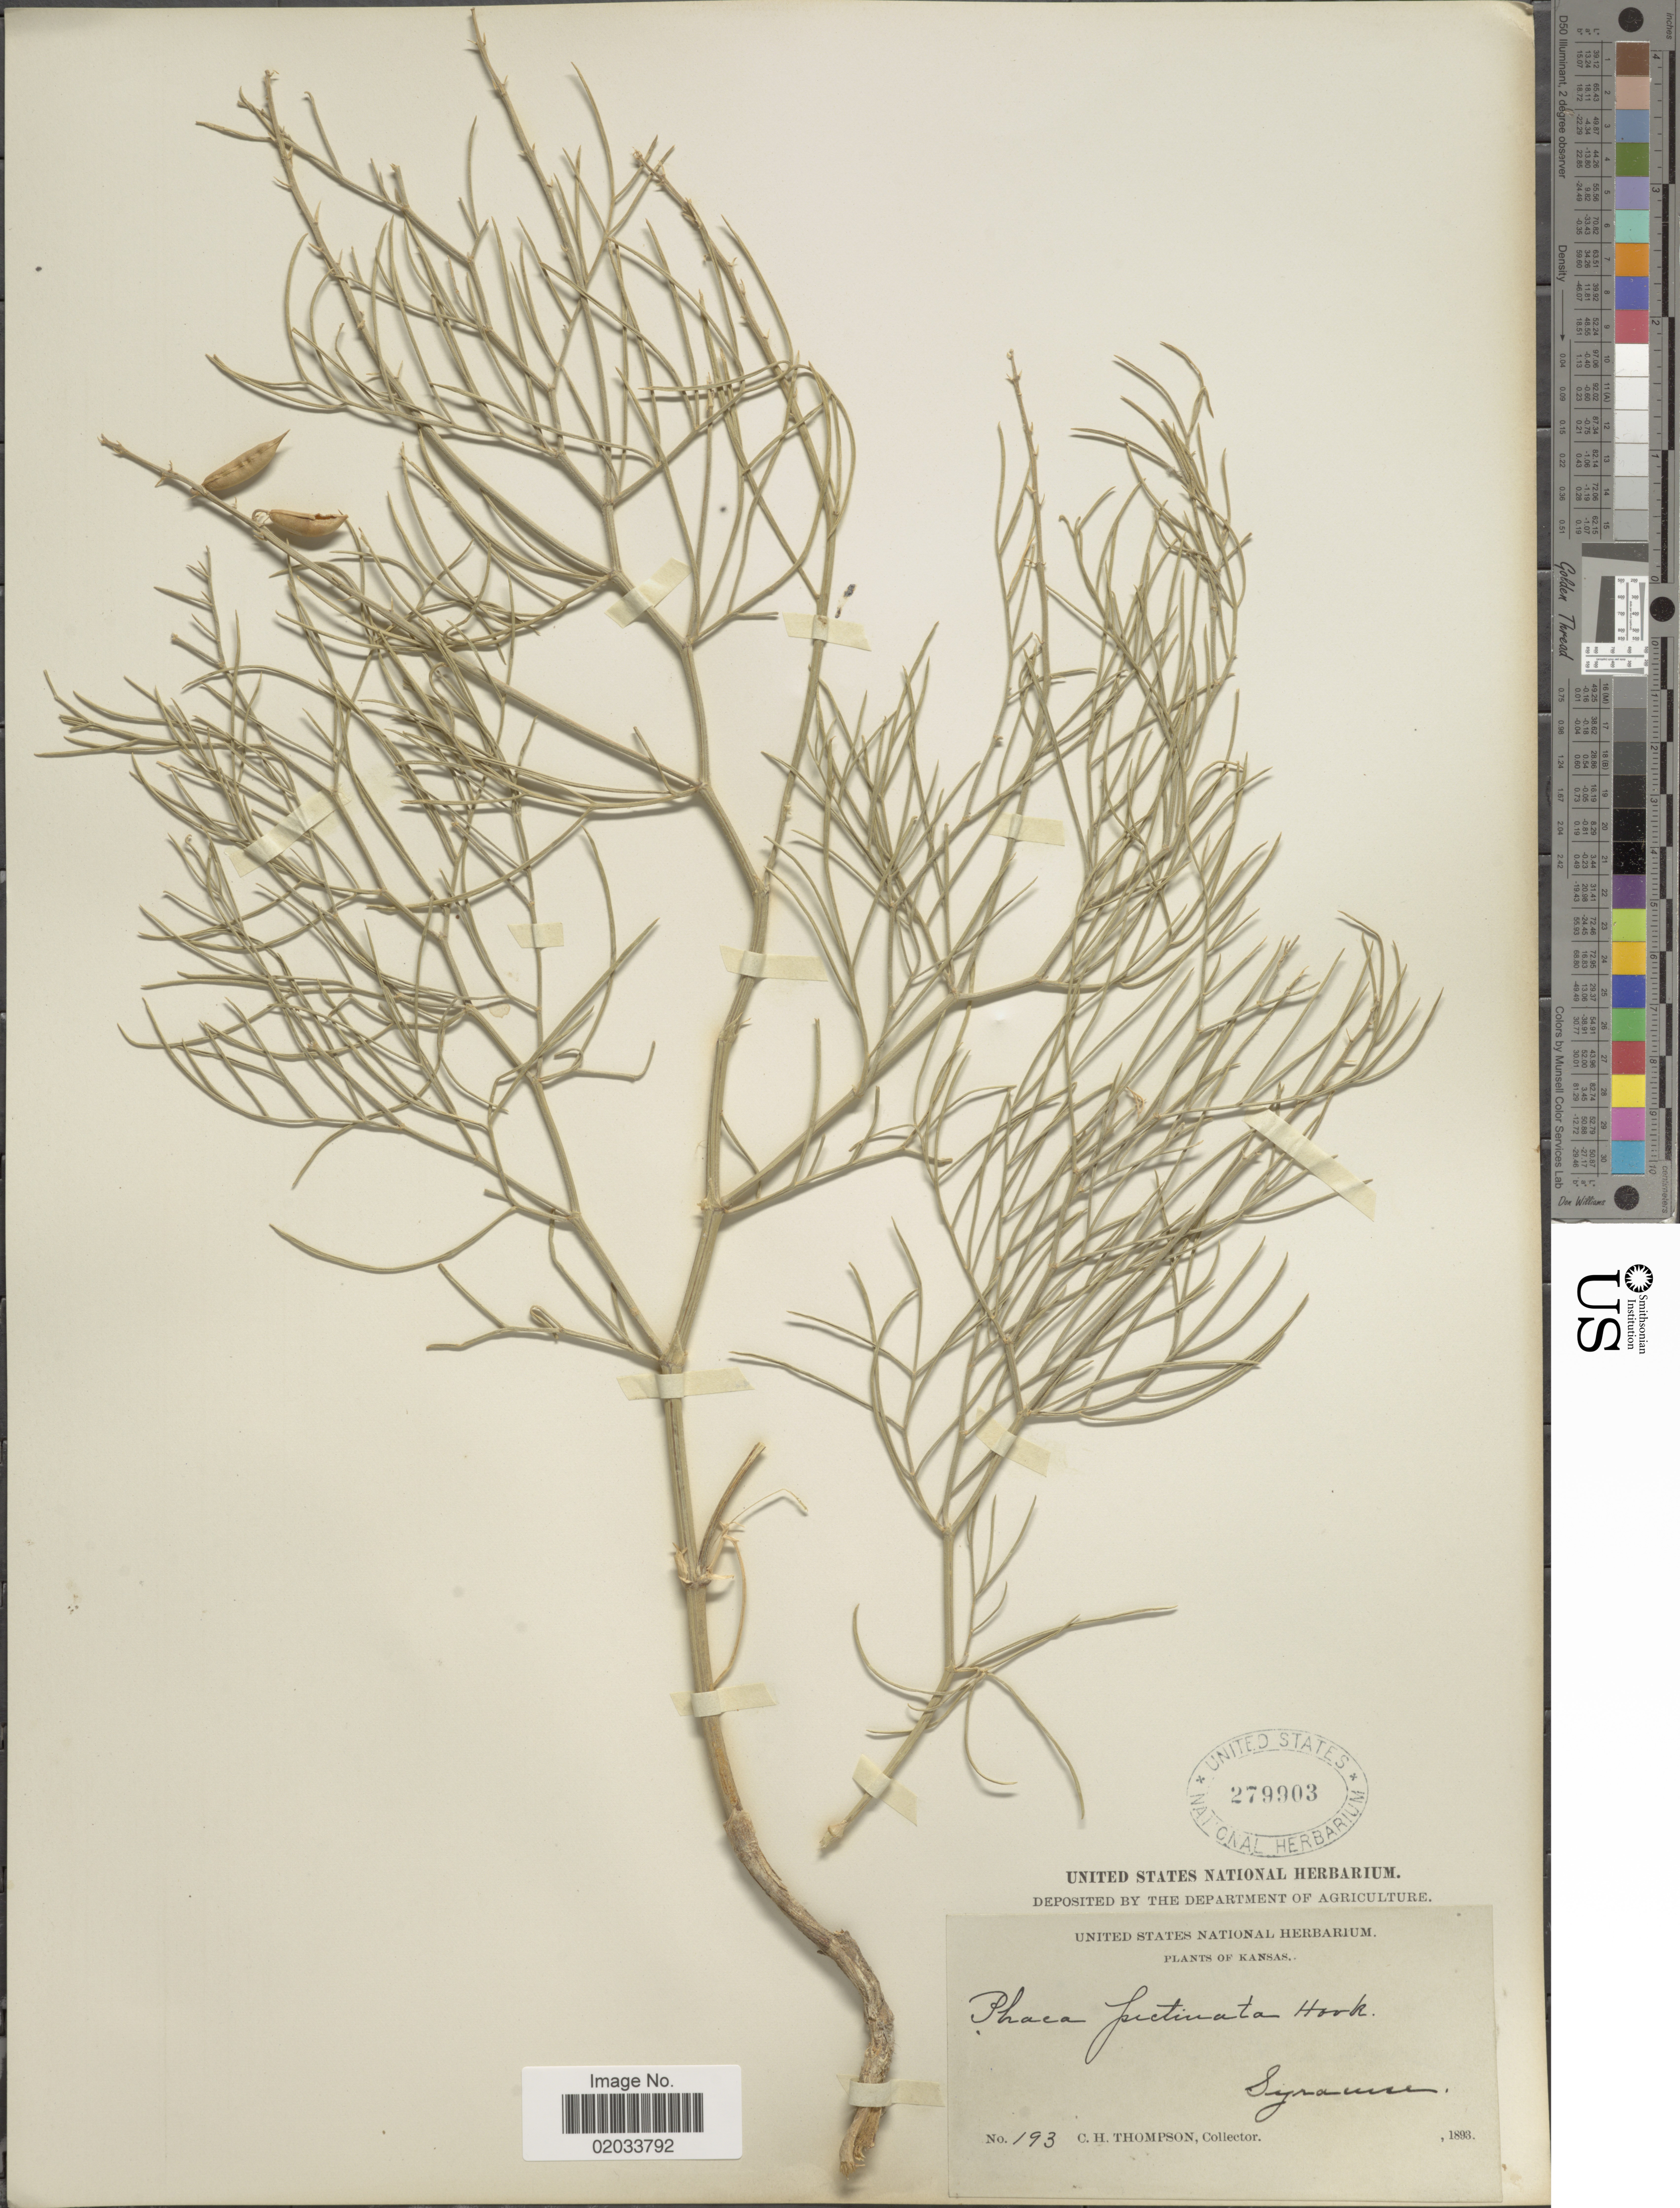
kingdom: Plantae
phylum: Tracheophyta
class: Magnoliopsida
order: Fabales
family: Fabaceae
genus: Astragalus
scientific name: Astragalus pectinatus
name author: (Hook.) G. Don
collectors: C. H. Thompson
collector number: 193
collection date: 1893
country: United States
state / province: Kansas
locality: Syracuse.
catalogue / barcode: US 279903